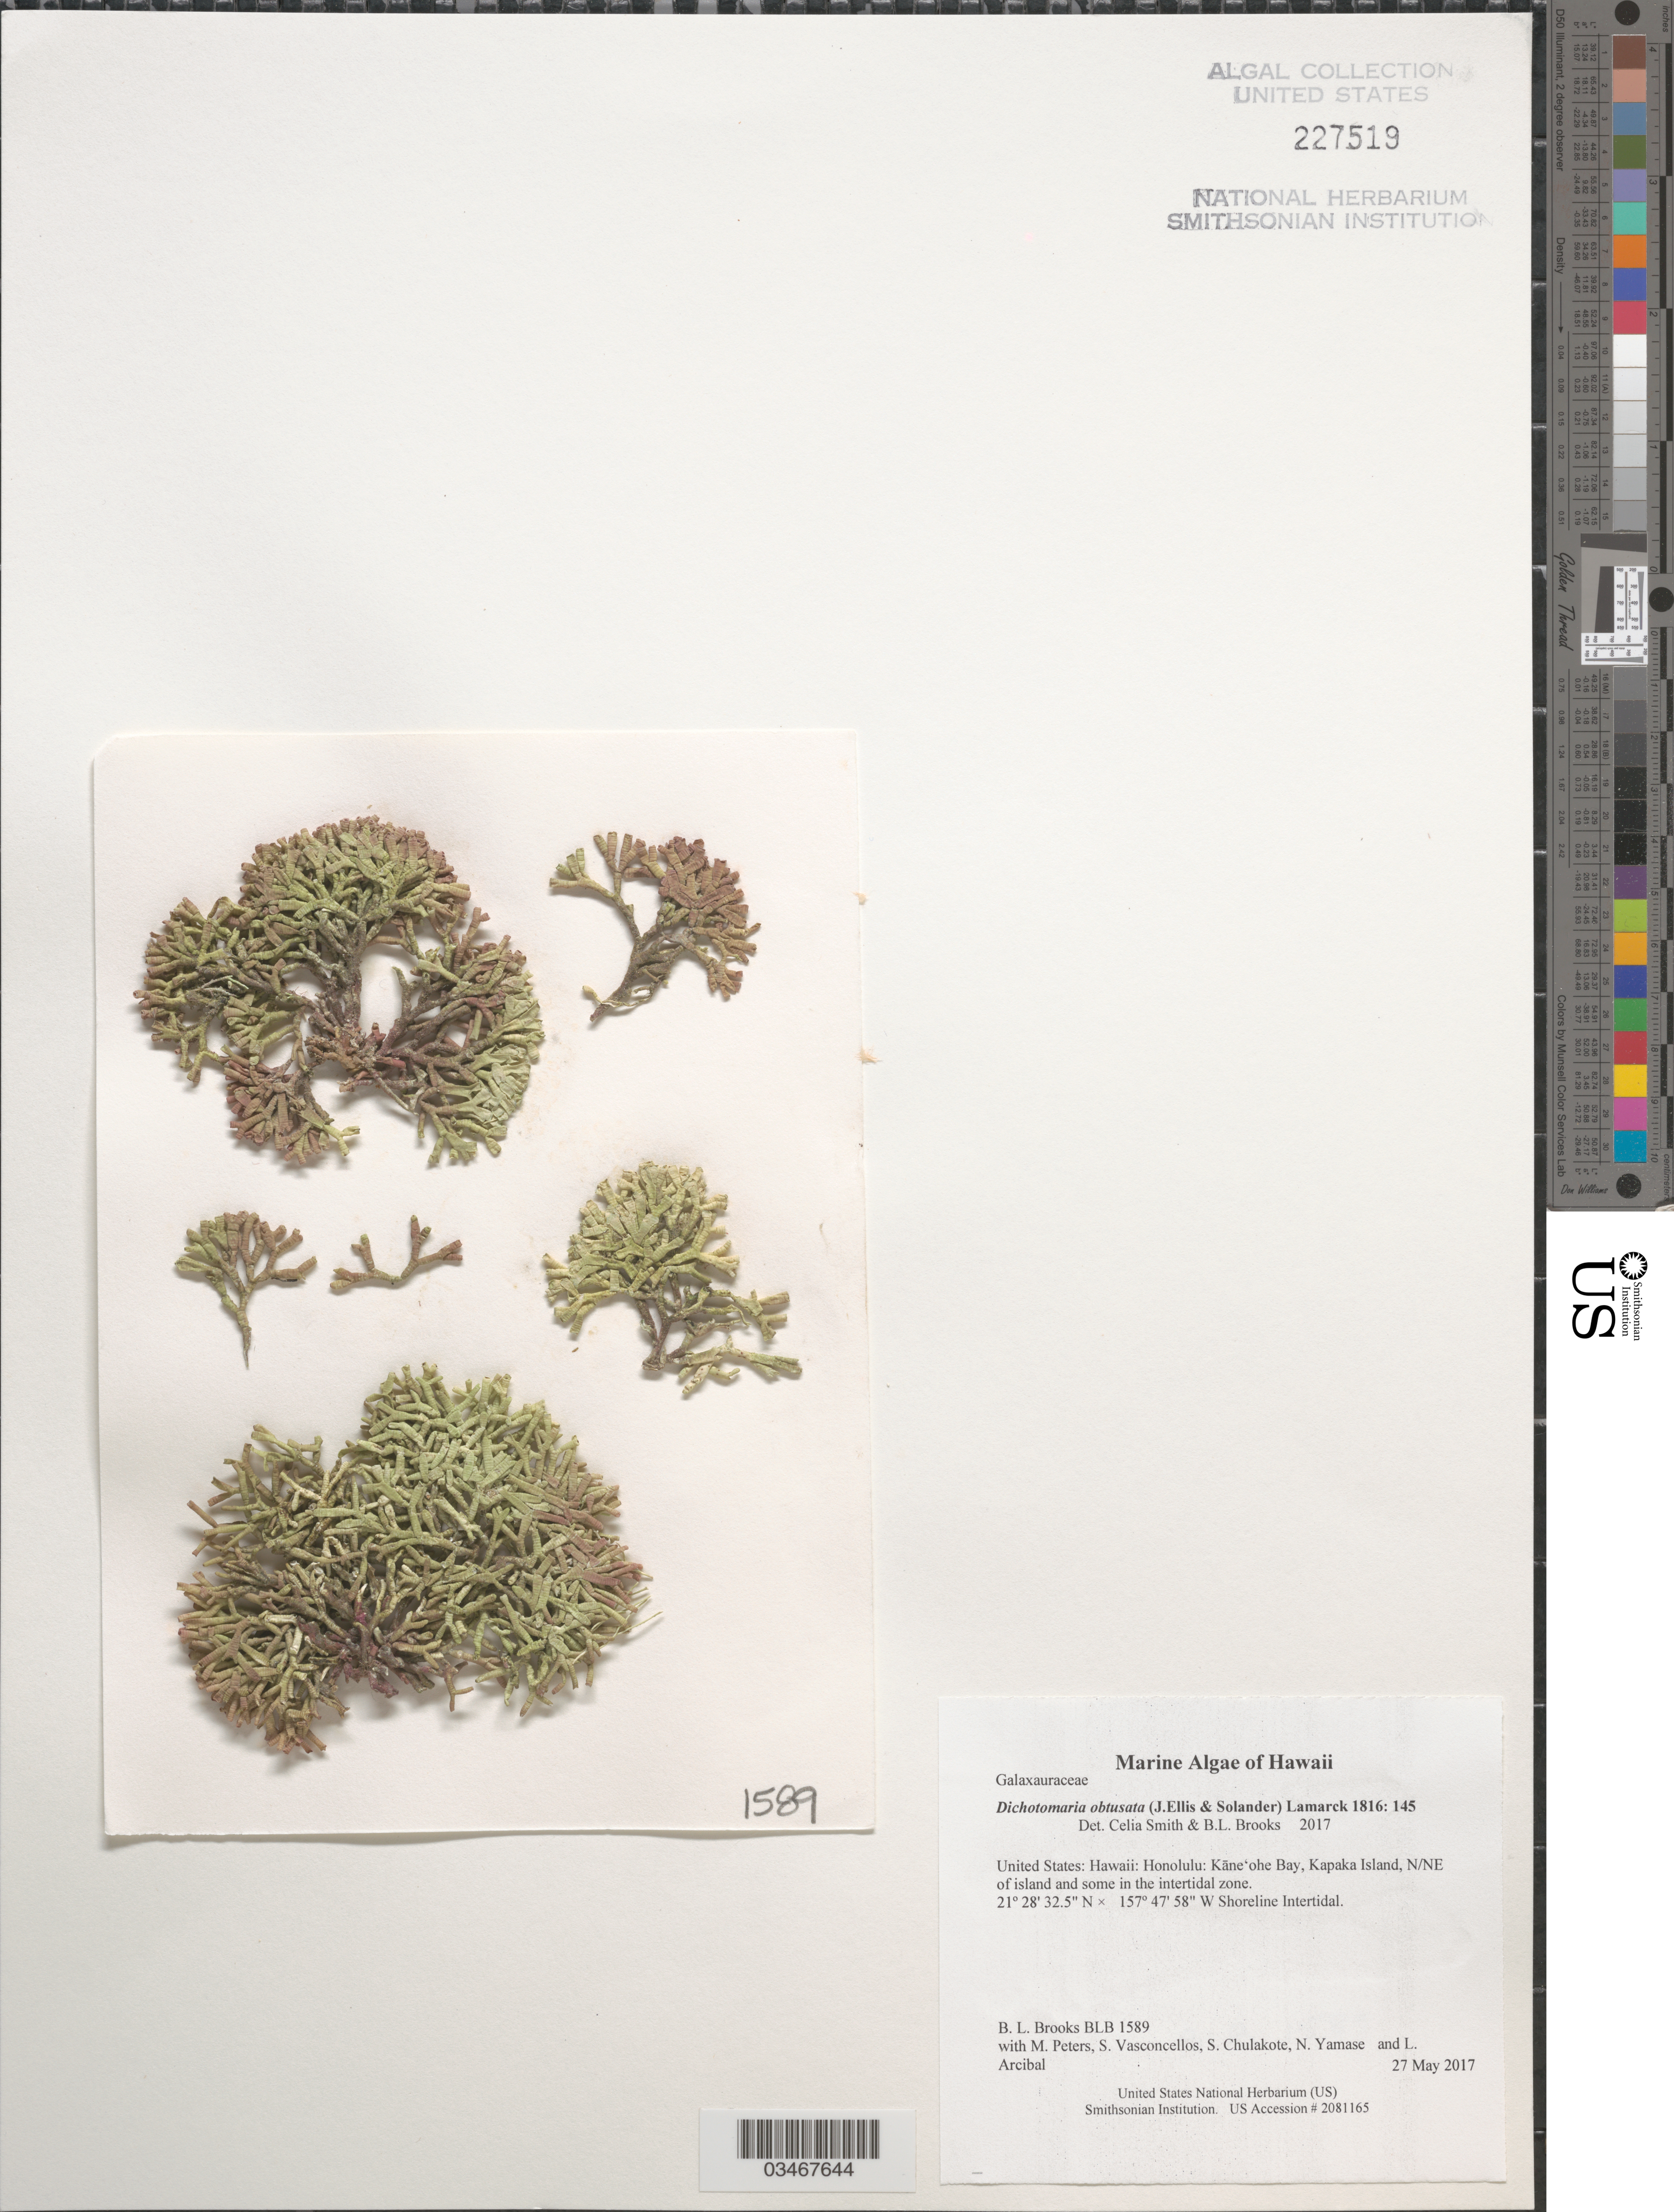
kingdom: Plantae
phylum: Rhodophyta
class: Florideophyceae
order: Nemaliales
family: Galaxauraceae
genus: Dichotomaria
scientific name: Dichotomaria obtusata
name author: (Ellis & Sol.) Lam.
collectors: B. Brooks, M. Peters, S. Vasconcellos, S. Chulakote & et al.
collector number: BLB 1589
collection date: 2017-05-27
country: United States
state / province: Hawaii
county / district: Honolulu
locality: Honolulu: Kāne'ohe Bay, Kapaka Island, N/NE of island and some in the intertidal zone.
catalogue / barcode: US 227519